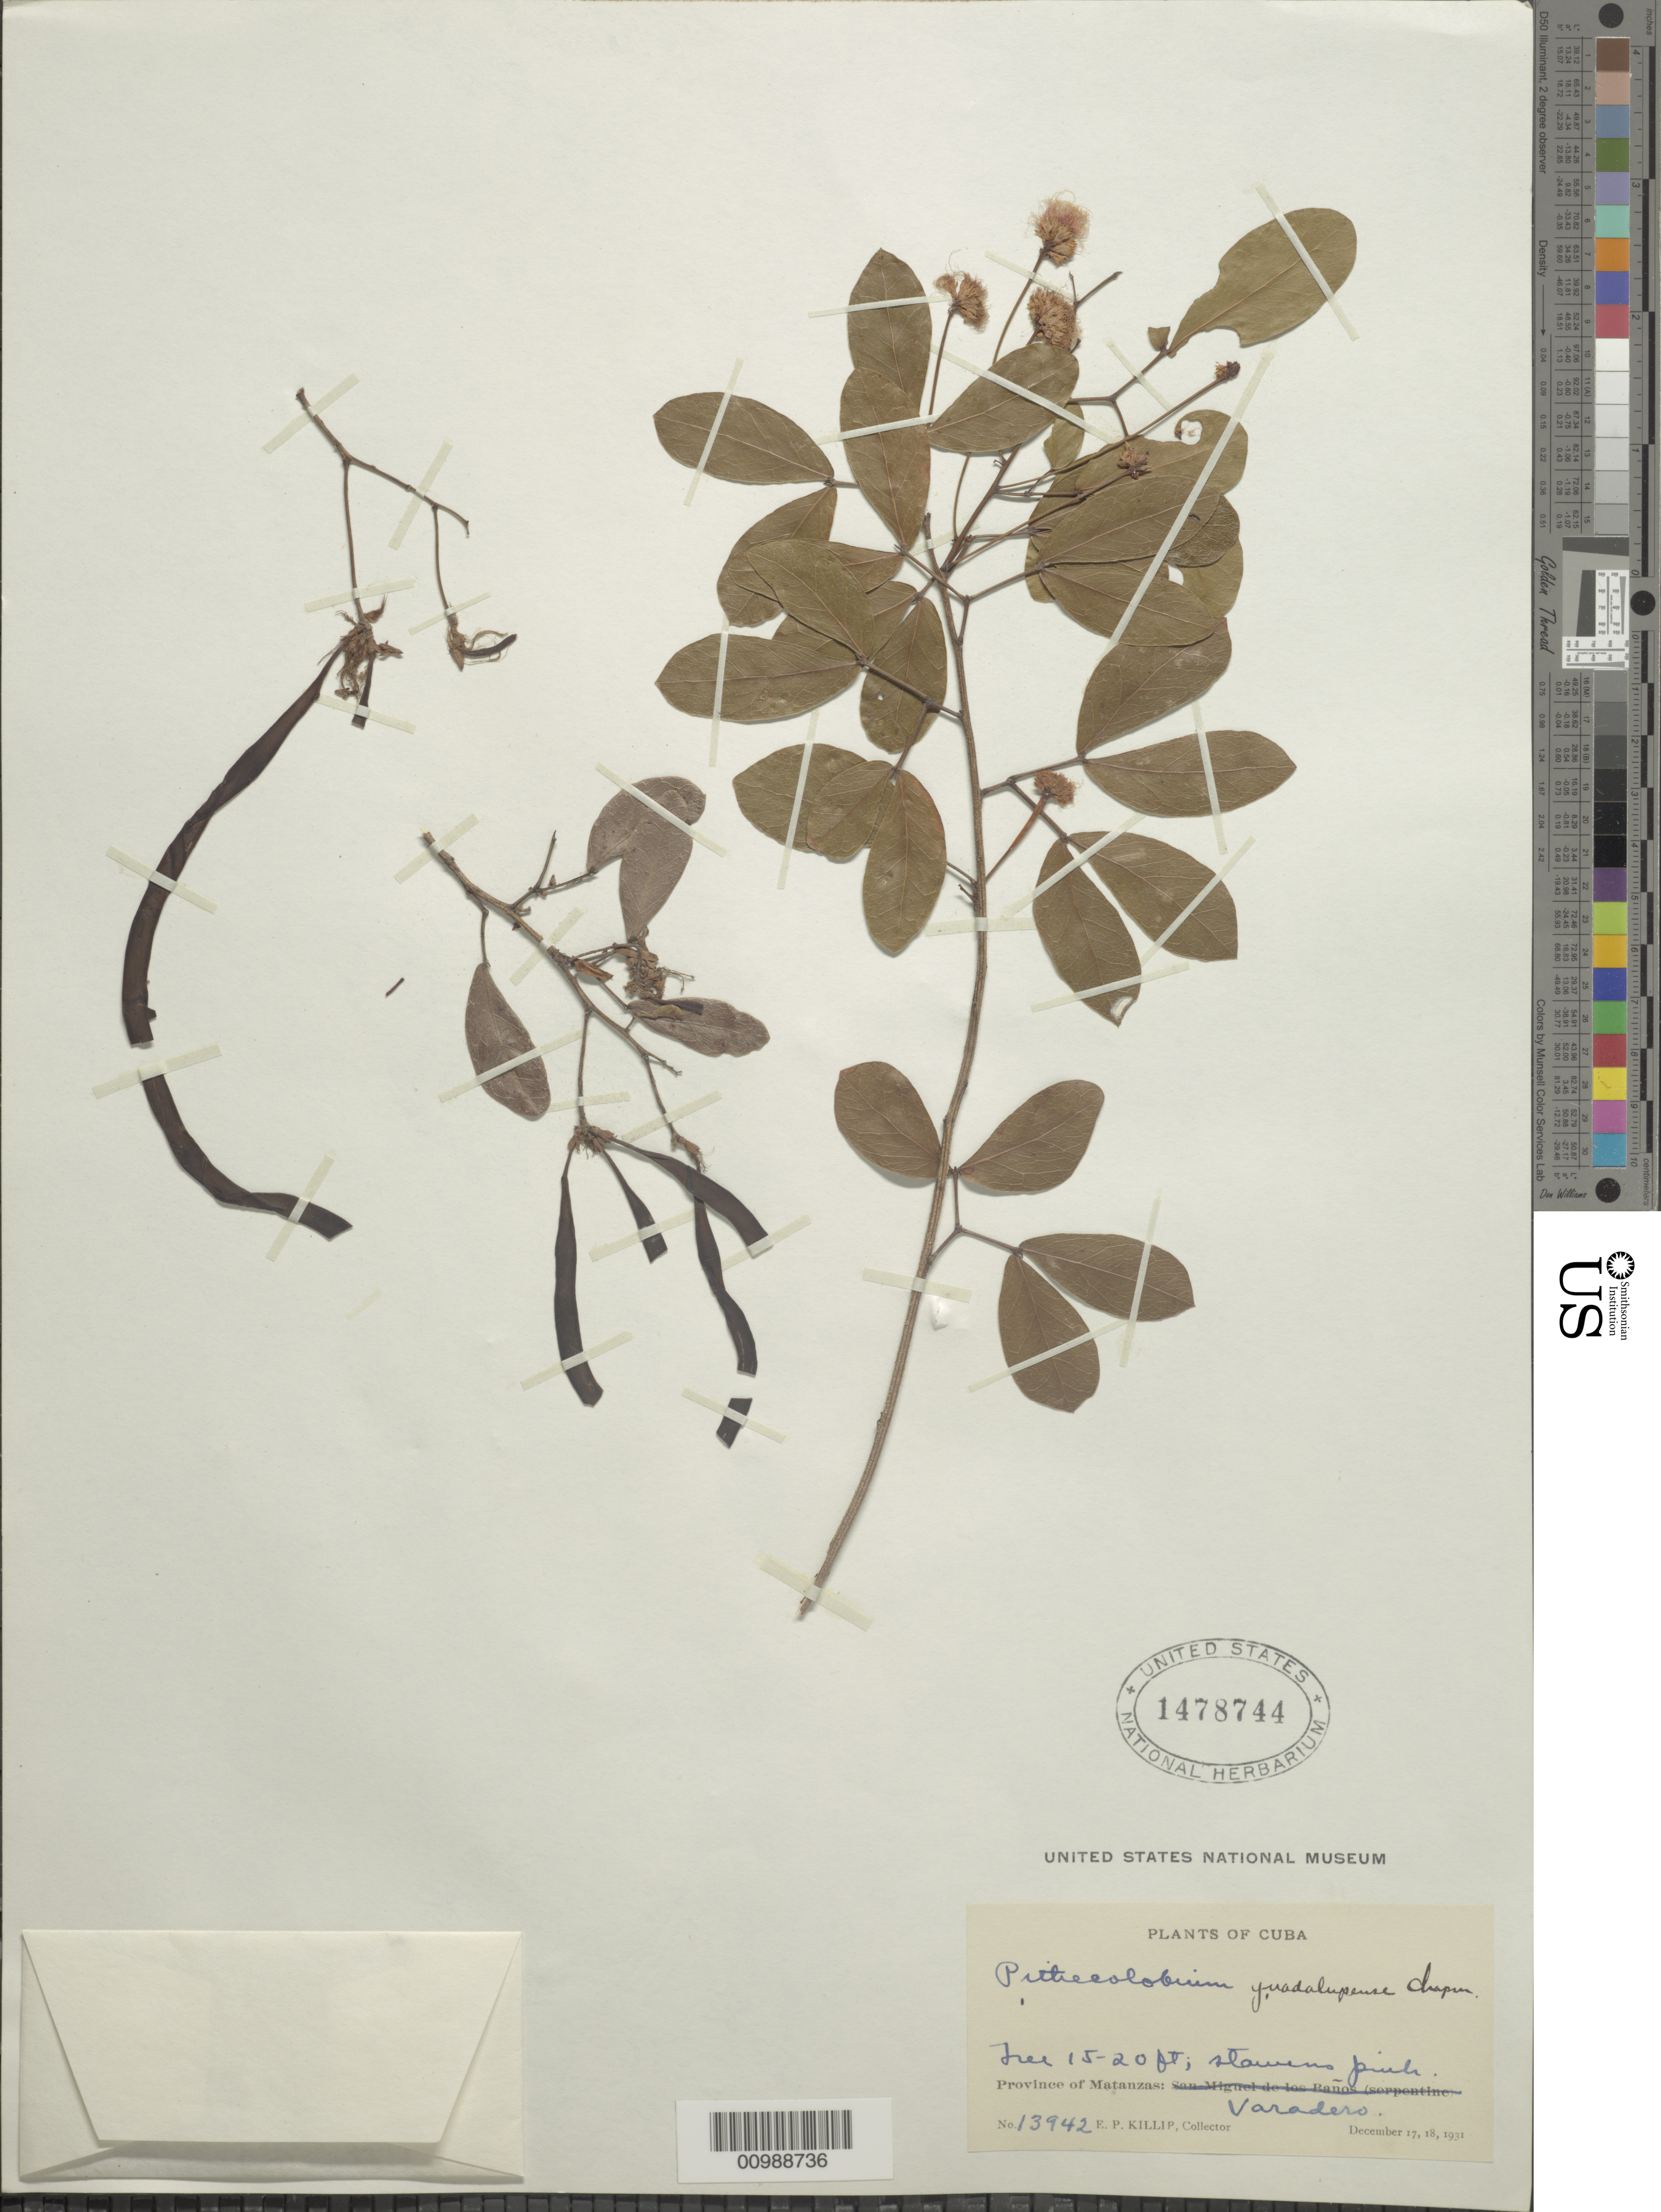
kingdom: Plantae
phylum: Tracheophyta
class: Magnoliopsida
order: Fabales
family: Fabaceae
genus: Pithecellobium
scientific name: Pithecellobium keyense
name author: Britton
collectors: E. P. Killip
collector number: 13942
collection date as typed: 17 Dec 1931 and18 Dec 1931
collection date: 1931-12-17,1931-12-18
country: Cuba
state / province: Matanzas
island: Cuba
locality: Varadero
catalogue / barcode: US 1478744